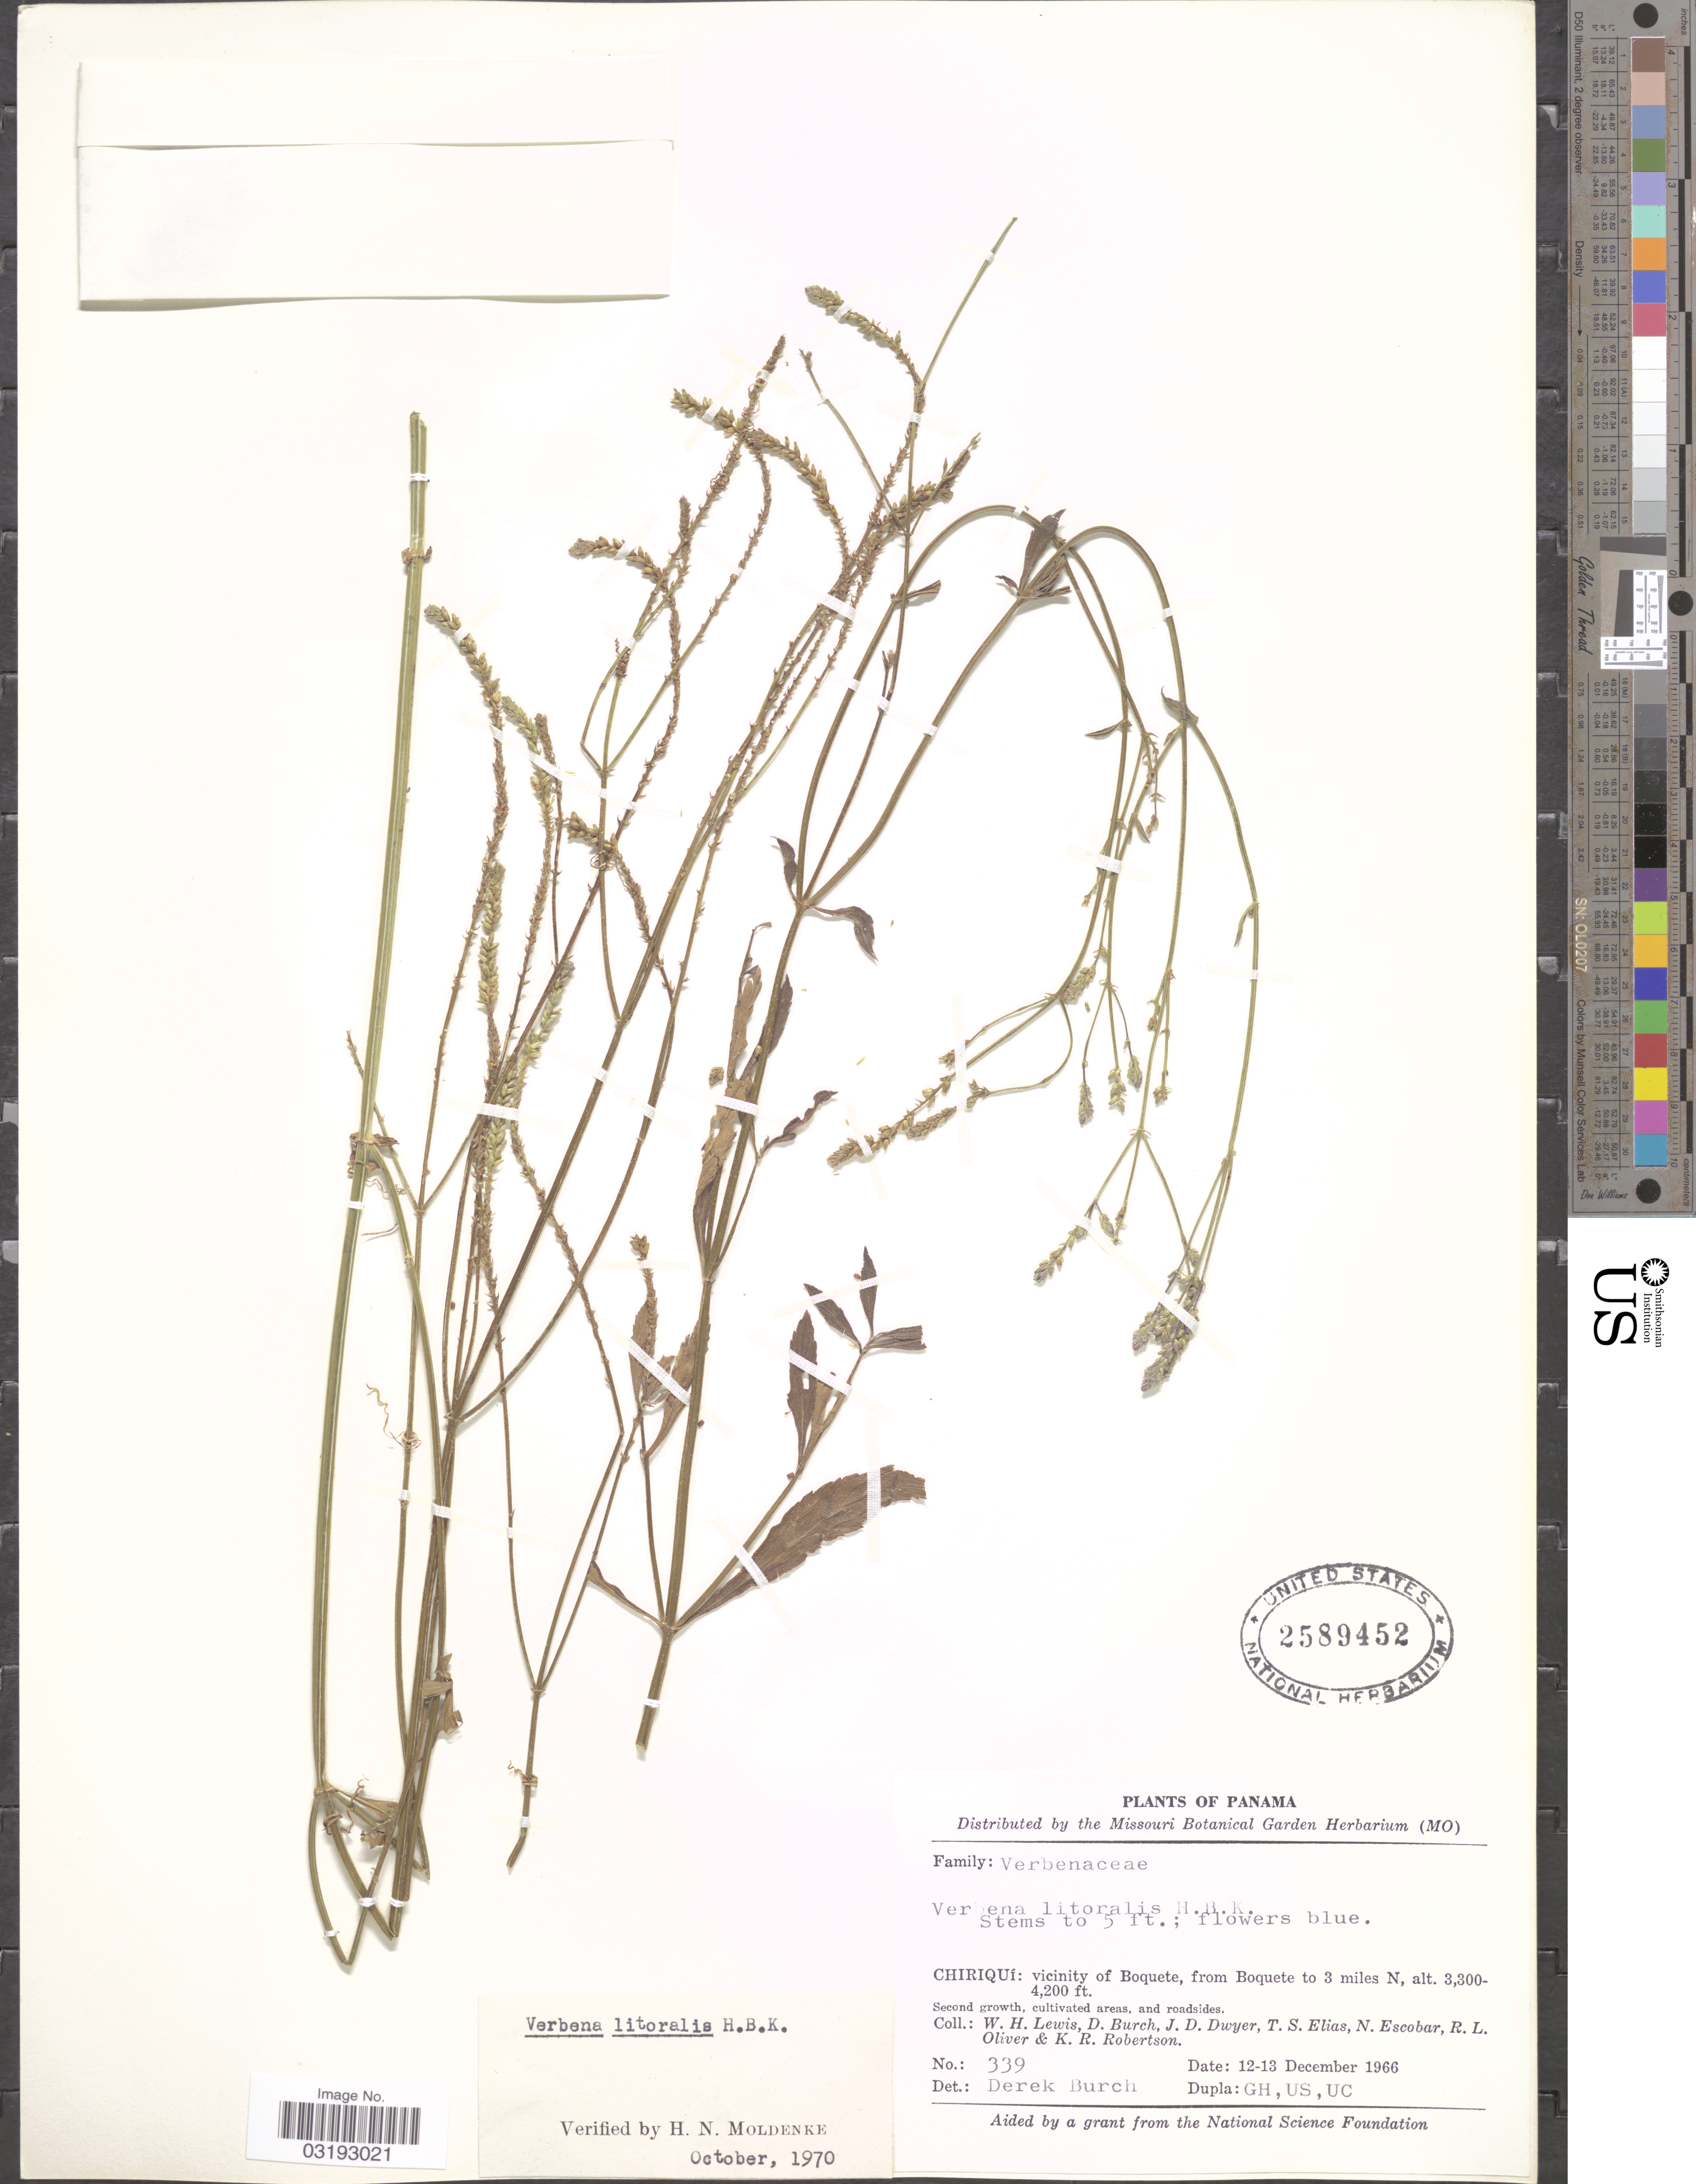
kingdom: Plantae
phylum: Tracheophyta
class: Magnoliopsida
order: Lamiales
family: Verbenaceae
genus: Verbena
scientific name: Verbena litoralis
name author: Kunth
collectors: W. H. Lewis, D. Burch, J. D. Dwyer, T. S. Elias & et al.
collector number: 339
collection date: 1966-12-12/1966-12-13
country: Panama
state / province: Chiriqui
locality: Vicinity of Boquete, from Boquete to 3 miles N.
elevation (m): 1006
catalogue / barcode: US 2589452